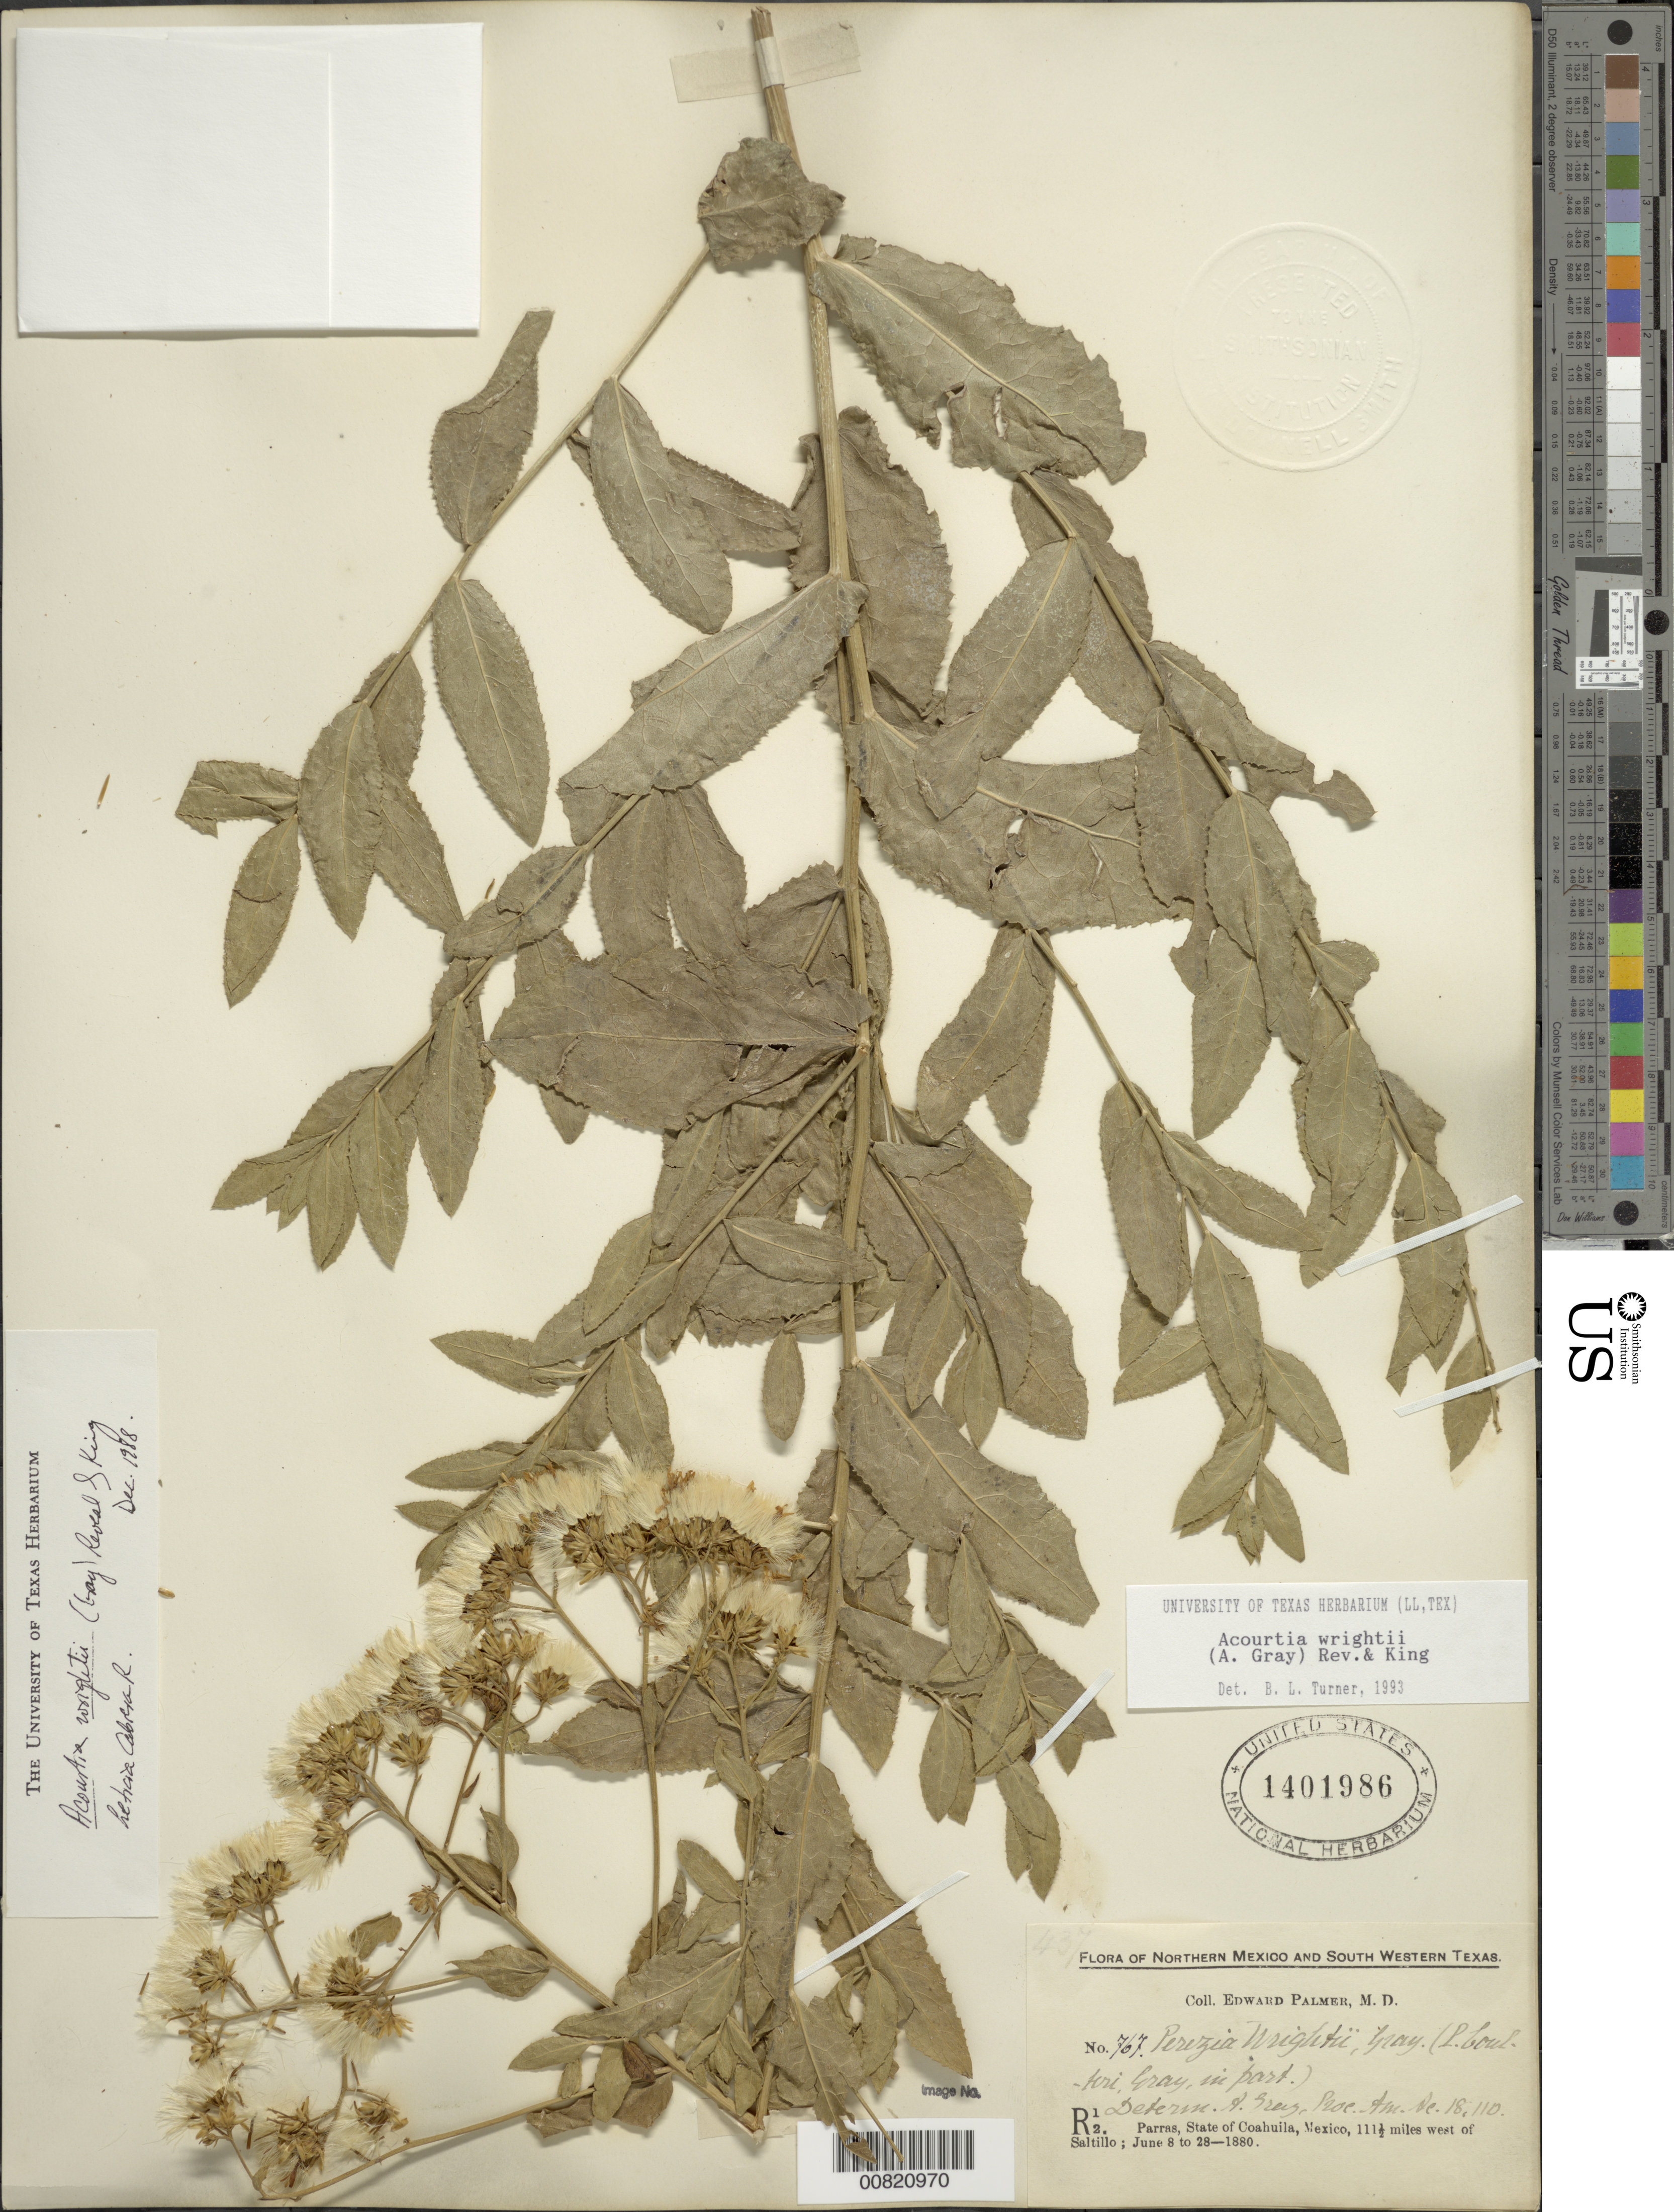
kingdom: Plantae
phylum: Tracheophyta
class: Magnoliopsida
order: Asterales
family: Asteraceae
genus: Acourtia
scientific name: Acourtia wrightii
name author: (A. Gray) Reveal & R.M. King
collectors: E. Palmer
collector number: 767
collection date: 1880-06-08/1880-06-28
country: Mexico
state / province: Coahuila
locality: Northern Mexico and South Western Texas, Parras, 111½ miles west of Saltillo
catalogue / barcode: US 1401986